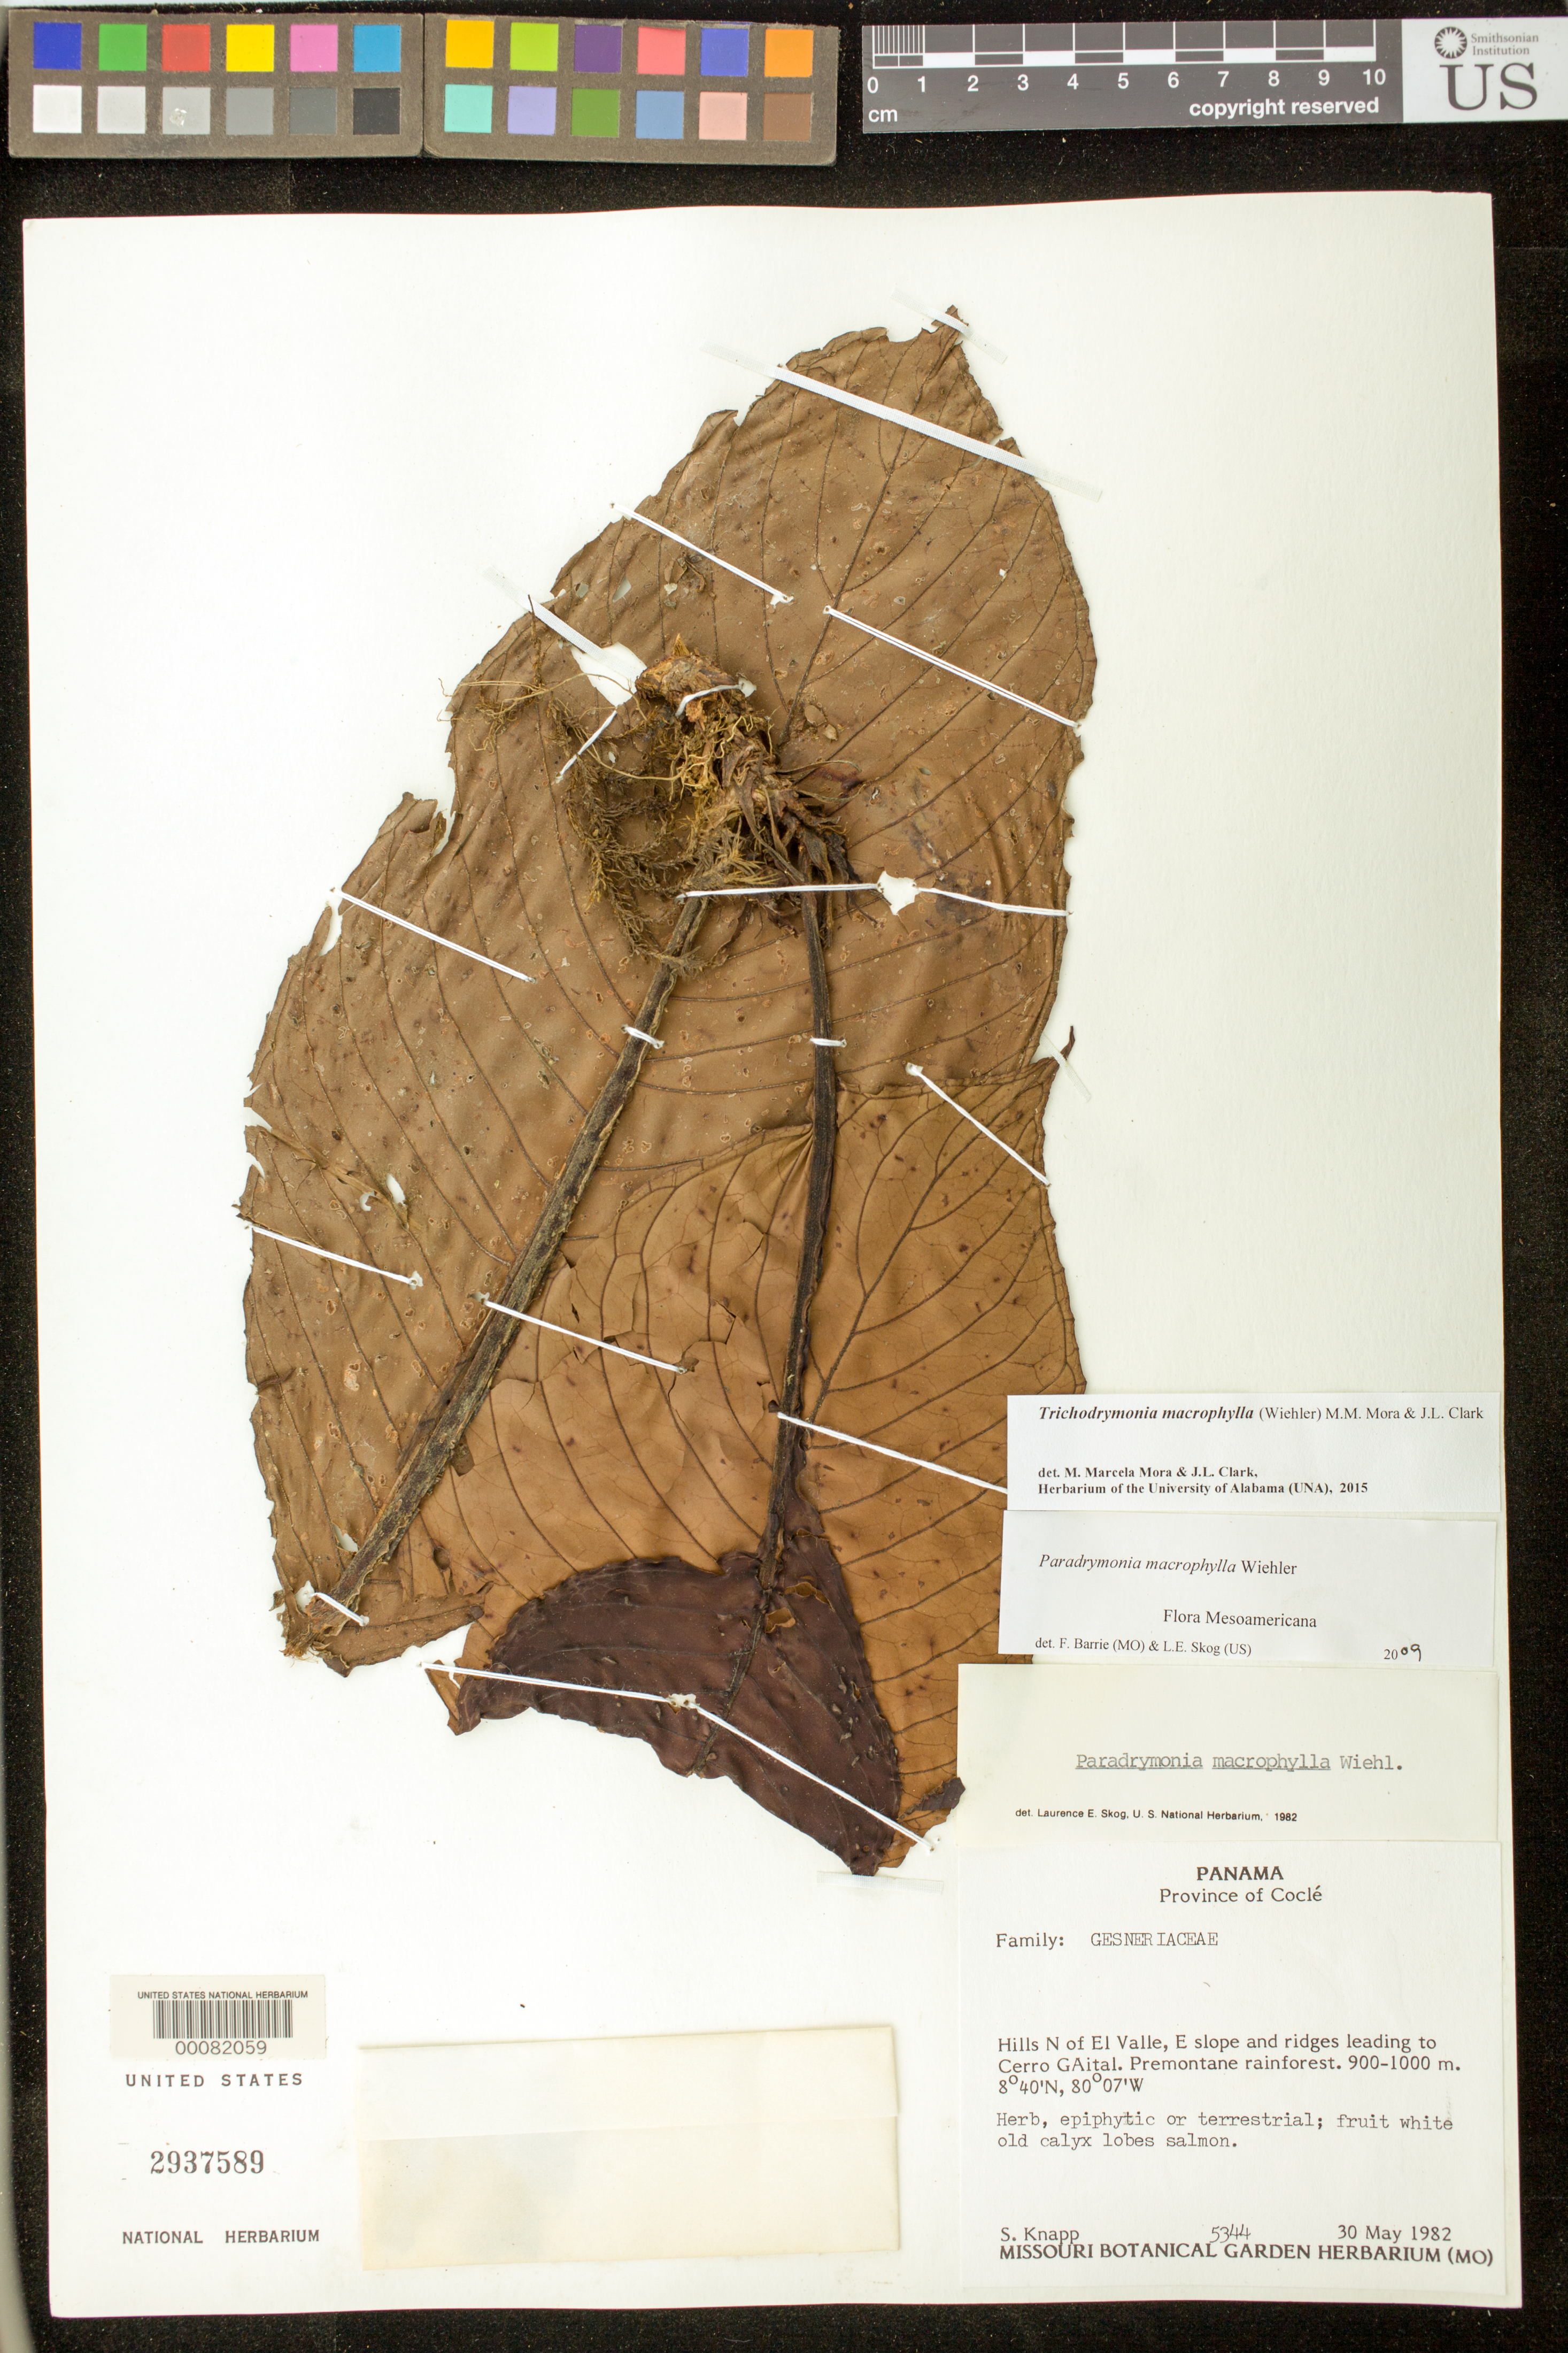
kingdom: Plantae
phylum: Tracheophyta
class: Magnoliopsida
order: Lamiales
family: Gesneriaceae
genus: Trichodrymonia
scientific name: Trichodrymonia macrophylla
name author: (Wiehler) M.M. Mora & J.L. Clark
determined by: Mora, M. M.; Clark, J. L.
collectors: S. Knapp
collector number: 5344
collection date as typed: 30 May 1982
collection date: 1982-05-30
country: Panama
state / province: Coclé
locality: Hills N of El Valle, E slope and ridges leading to Cerro Gaital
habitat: Premontane rain forest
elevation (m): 900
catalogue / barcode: US 2937589